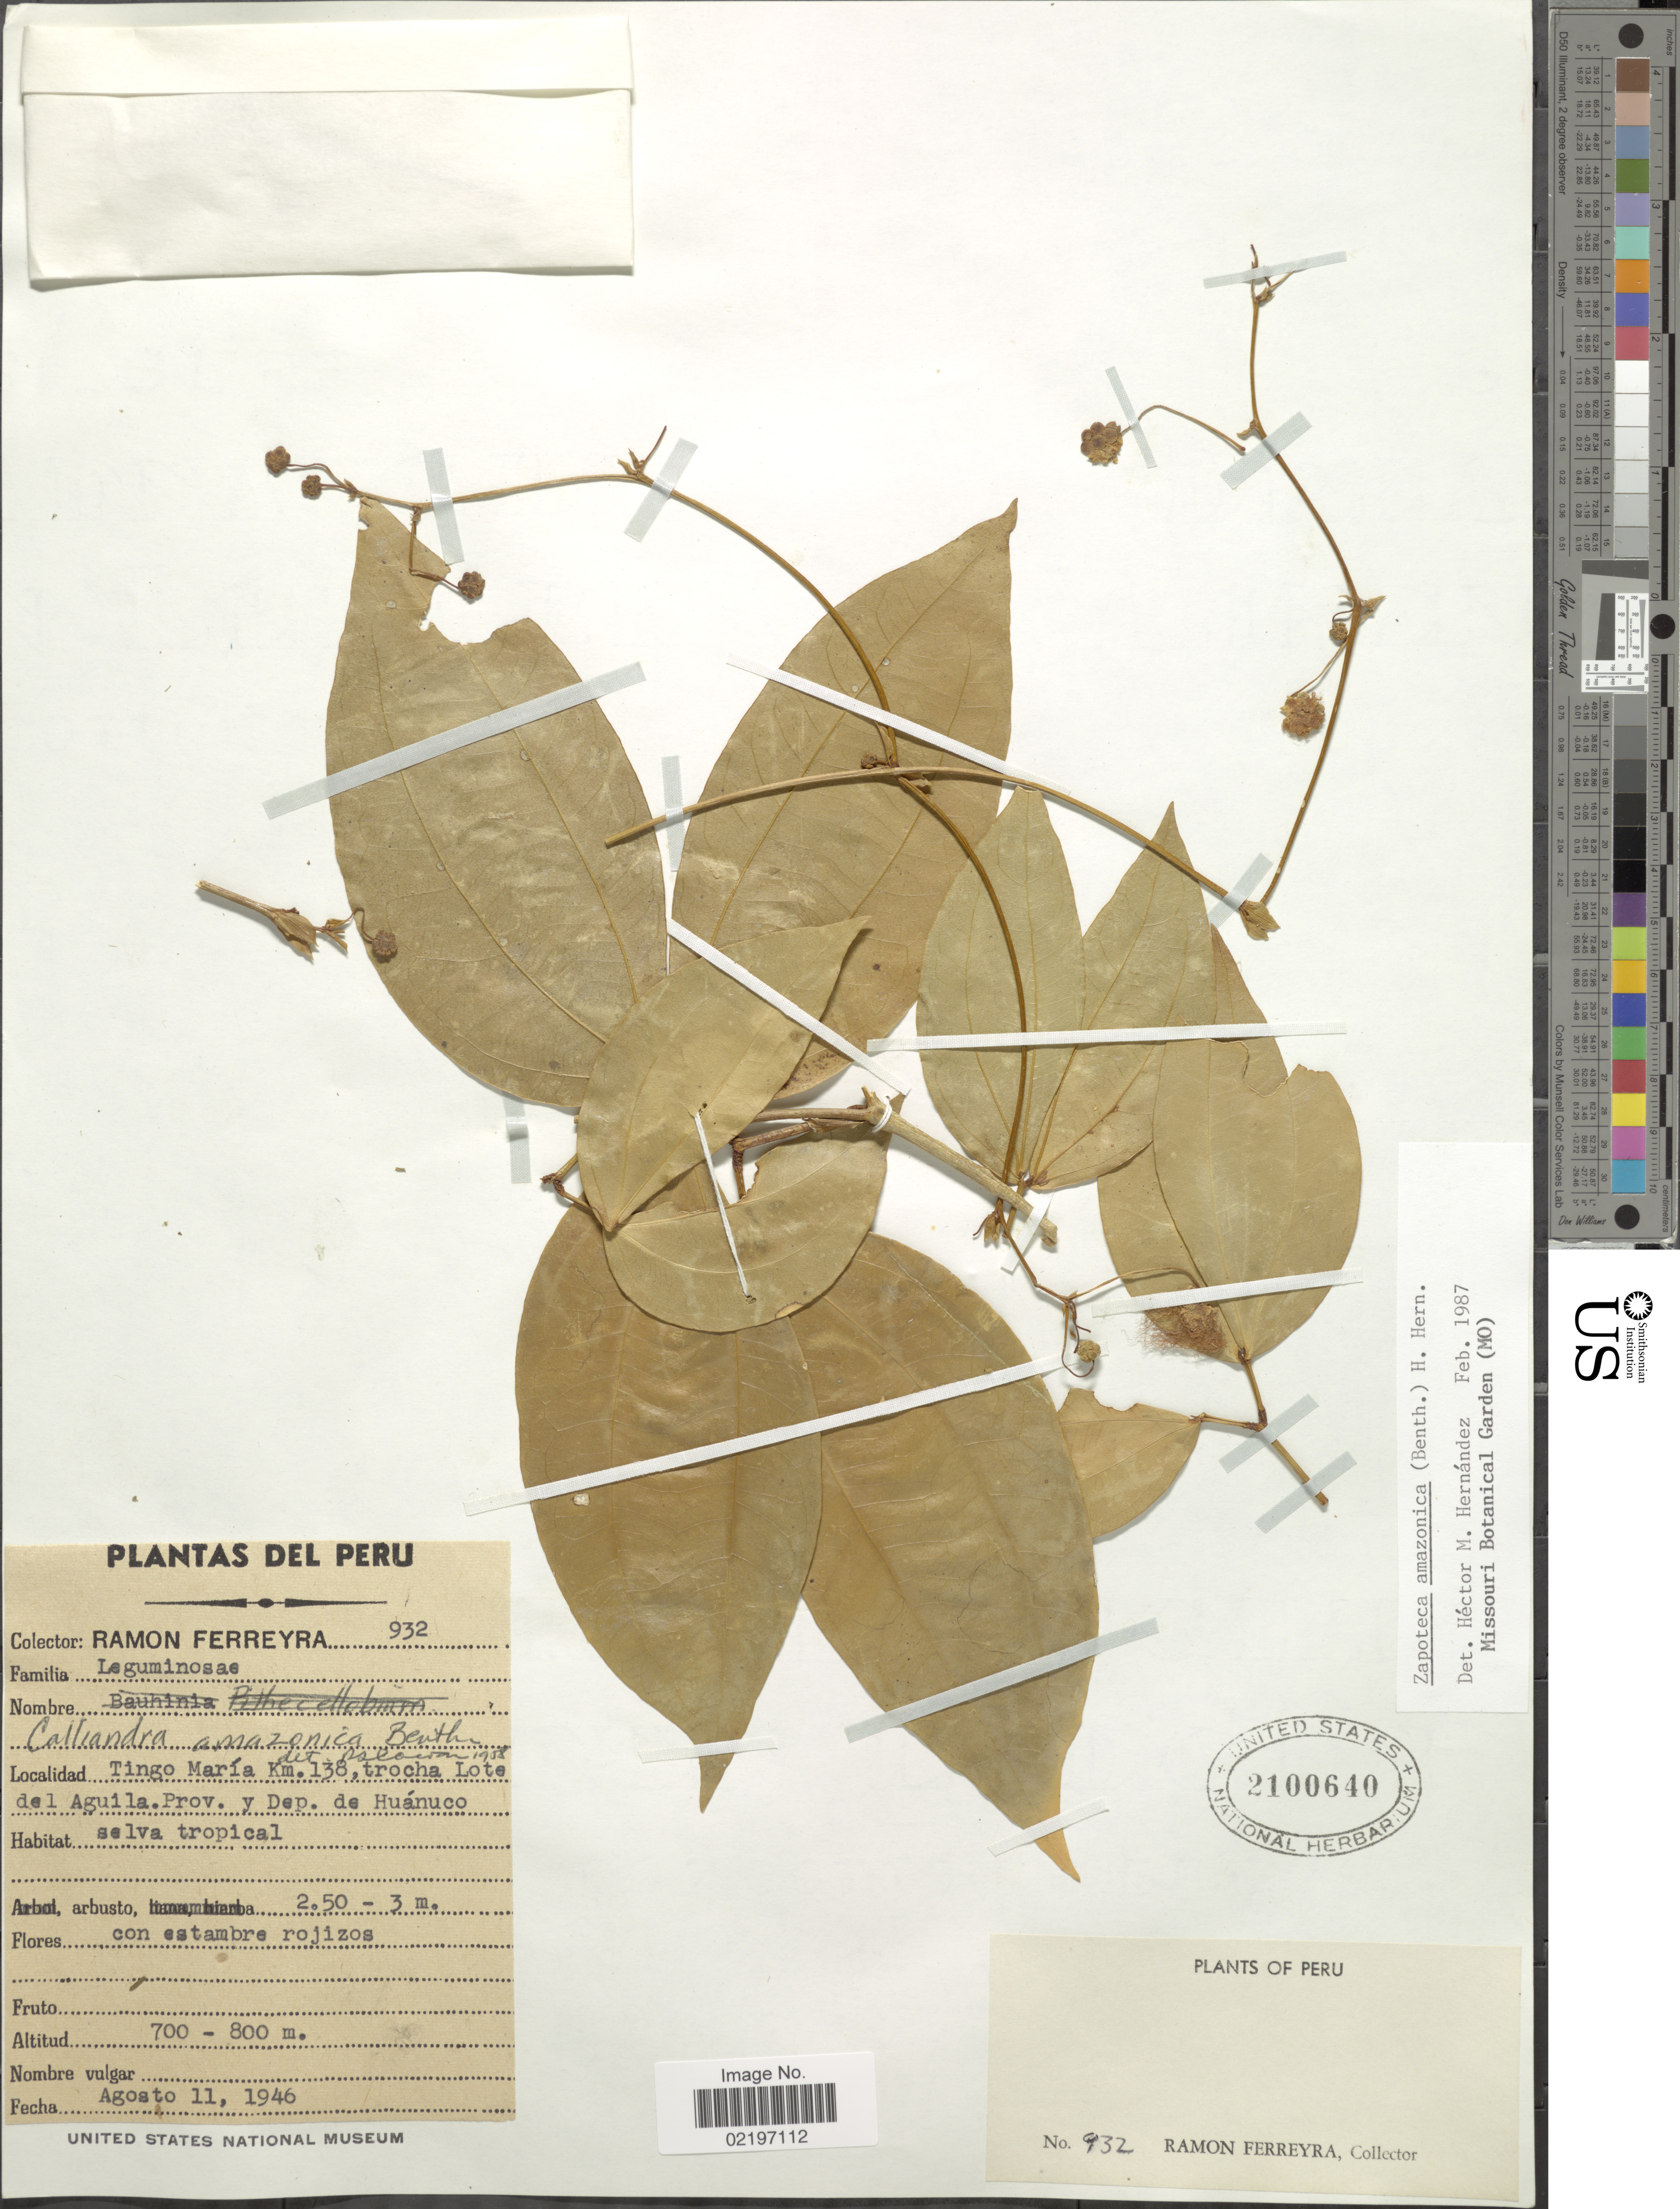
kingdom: Plantae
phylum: Tracheophyta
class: Magnoliopsida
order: Fabales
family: Fabaceae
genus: Zapoteca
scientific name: Zapoteca amazonica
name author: (Benth.) H.M. Hern.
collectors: R. A. Ferreyra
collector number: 932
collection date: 1946-08-11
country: Peru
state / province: Huánuco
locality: Tingo Maria Km 138 trocha Lote del Aguila. Prov. y Dep. de Huanucon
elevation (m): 700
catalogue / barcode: US 2100640